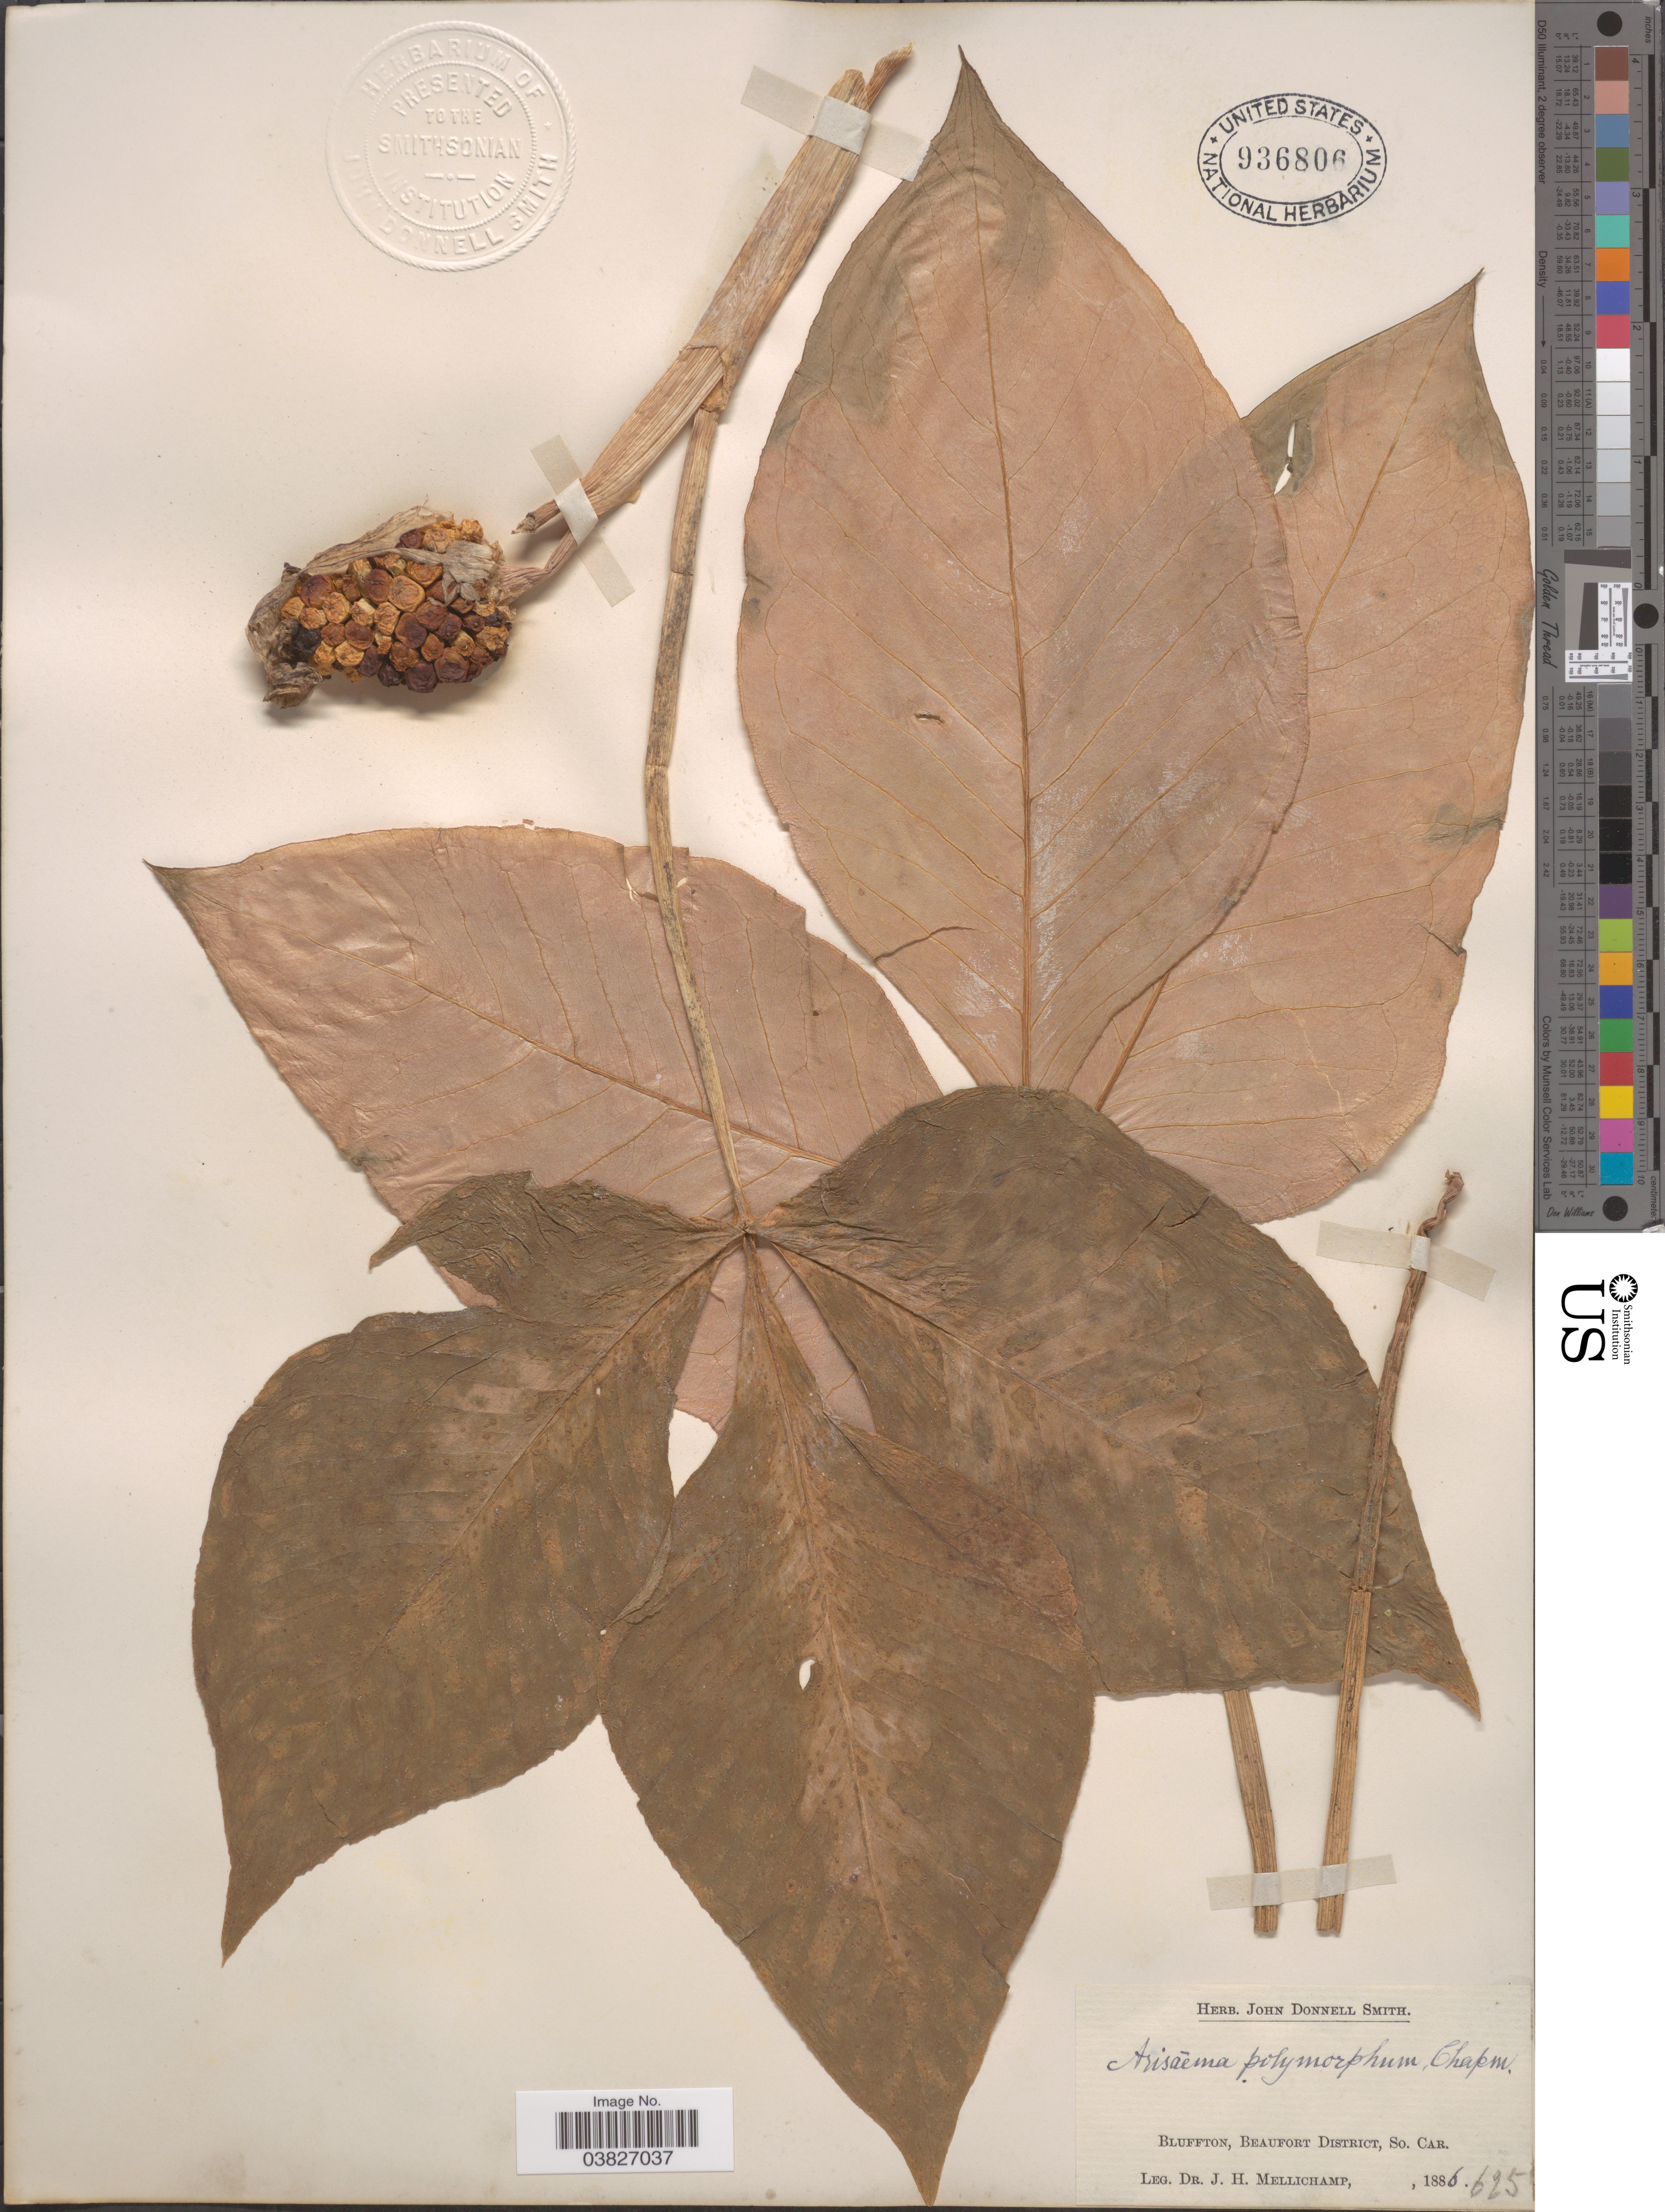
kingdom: Plantae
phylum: Tracheophyta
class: Liliopsida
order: Alismatales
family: Araceae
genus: Arisaema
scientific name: Arisaema quinatum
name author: (Nutt.) Schott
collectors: J. H. Mellichamp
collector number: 625?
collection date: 1886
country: United States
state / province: South Carolina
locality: Bluffton, Beaufort District.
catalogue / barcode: US 936806